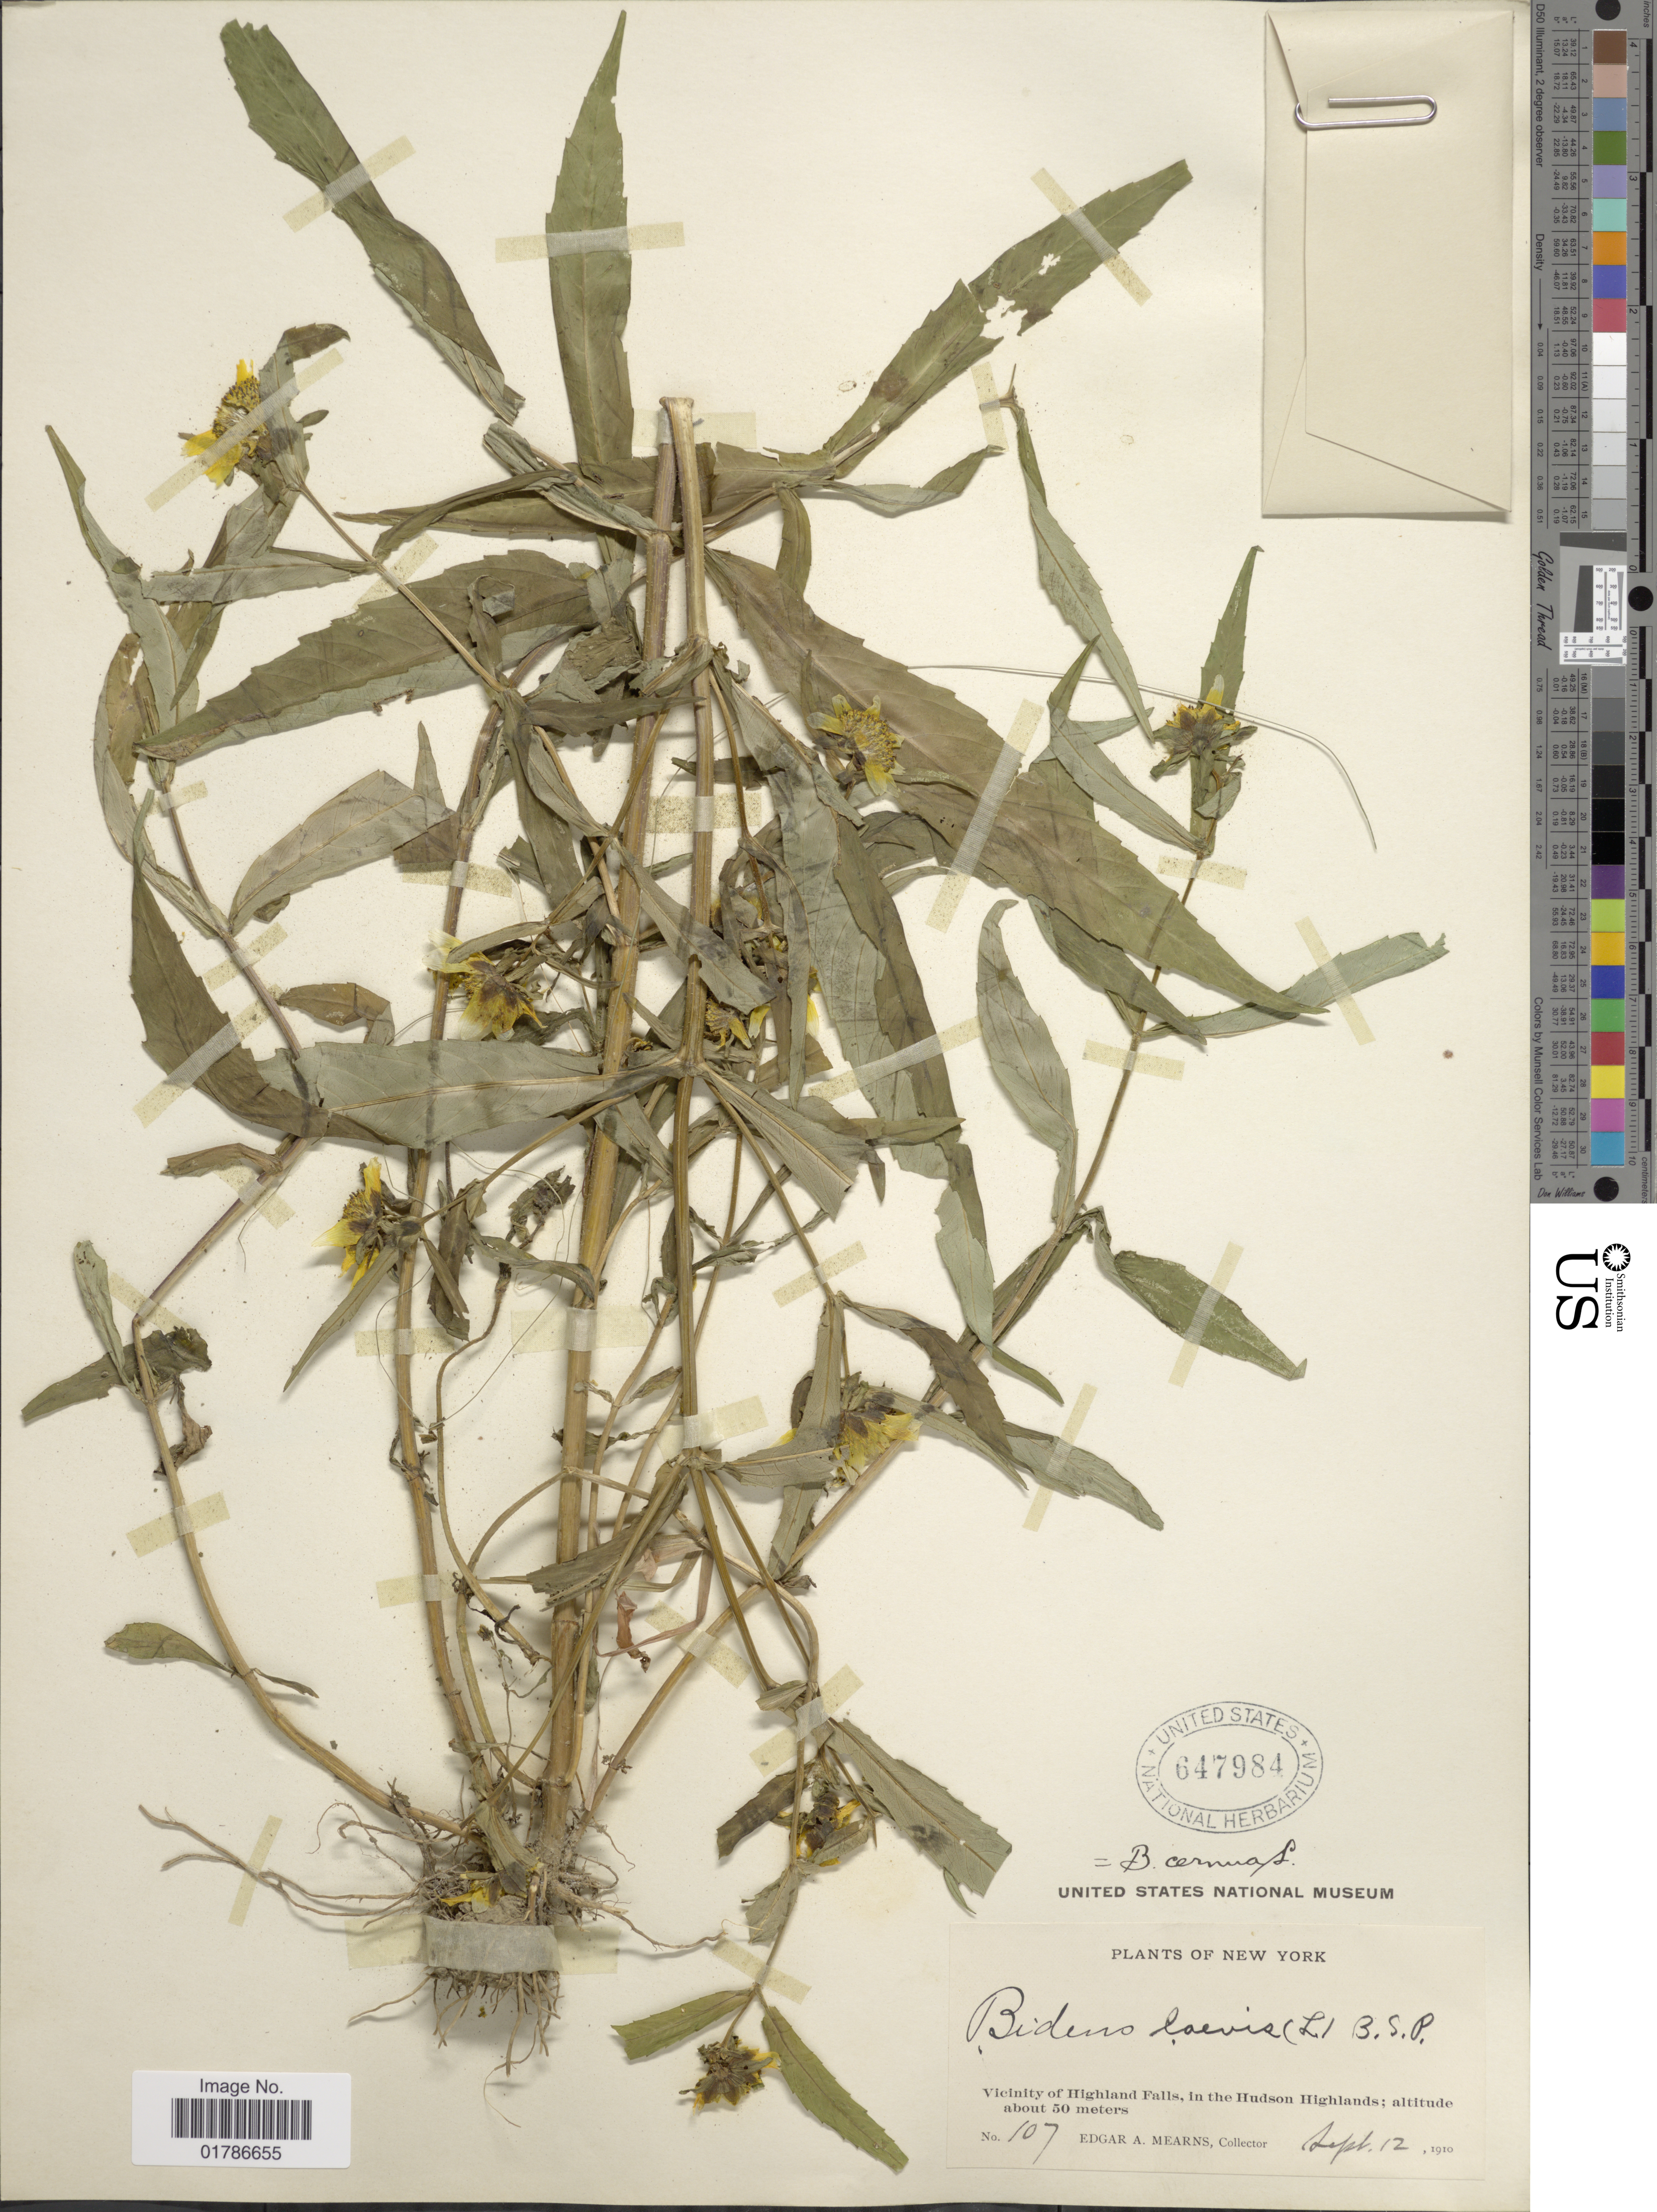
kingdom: Plantae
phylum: Tracheophyta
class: Magnoliopsida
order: Asterales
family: Asteraceae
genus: Bidens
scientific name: Bidens laevis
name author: (L.) Britton, Stearns & Poggenb.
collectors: E. A. Mearns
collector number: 107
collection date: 1910-09-12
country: United States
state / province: New York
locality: Vicinity of Highland Falls, in the Hudson Highlands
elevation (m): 50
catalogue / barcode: US 647984